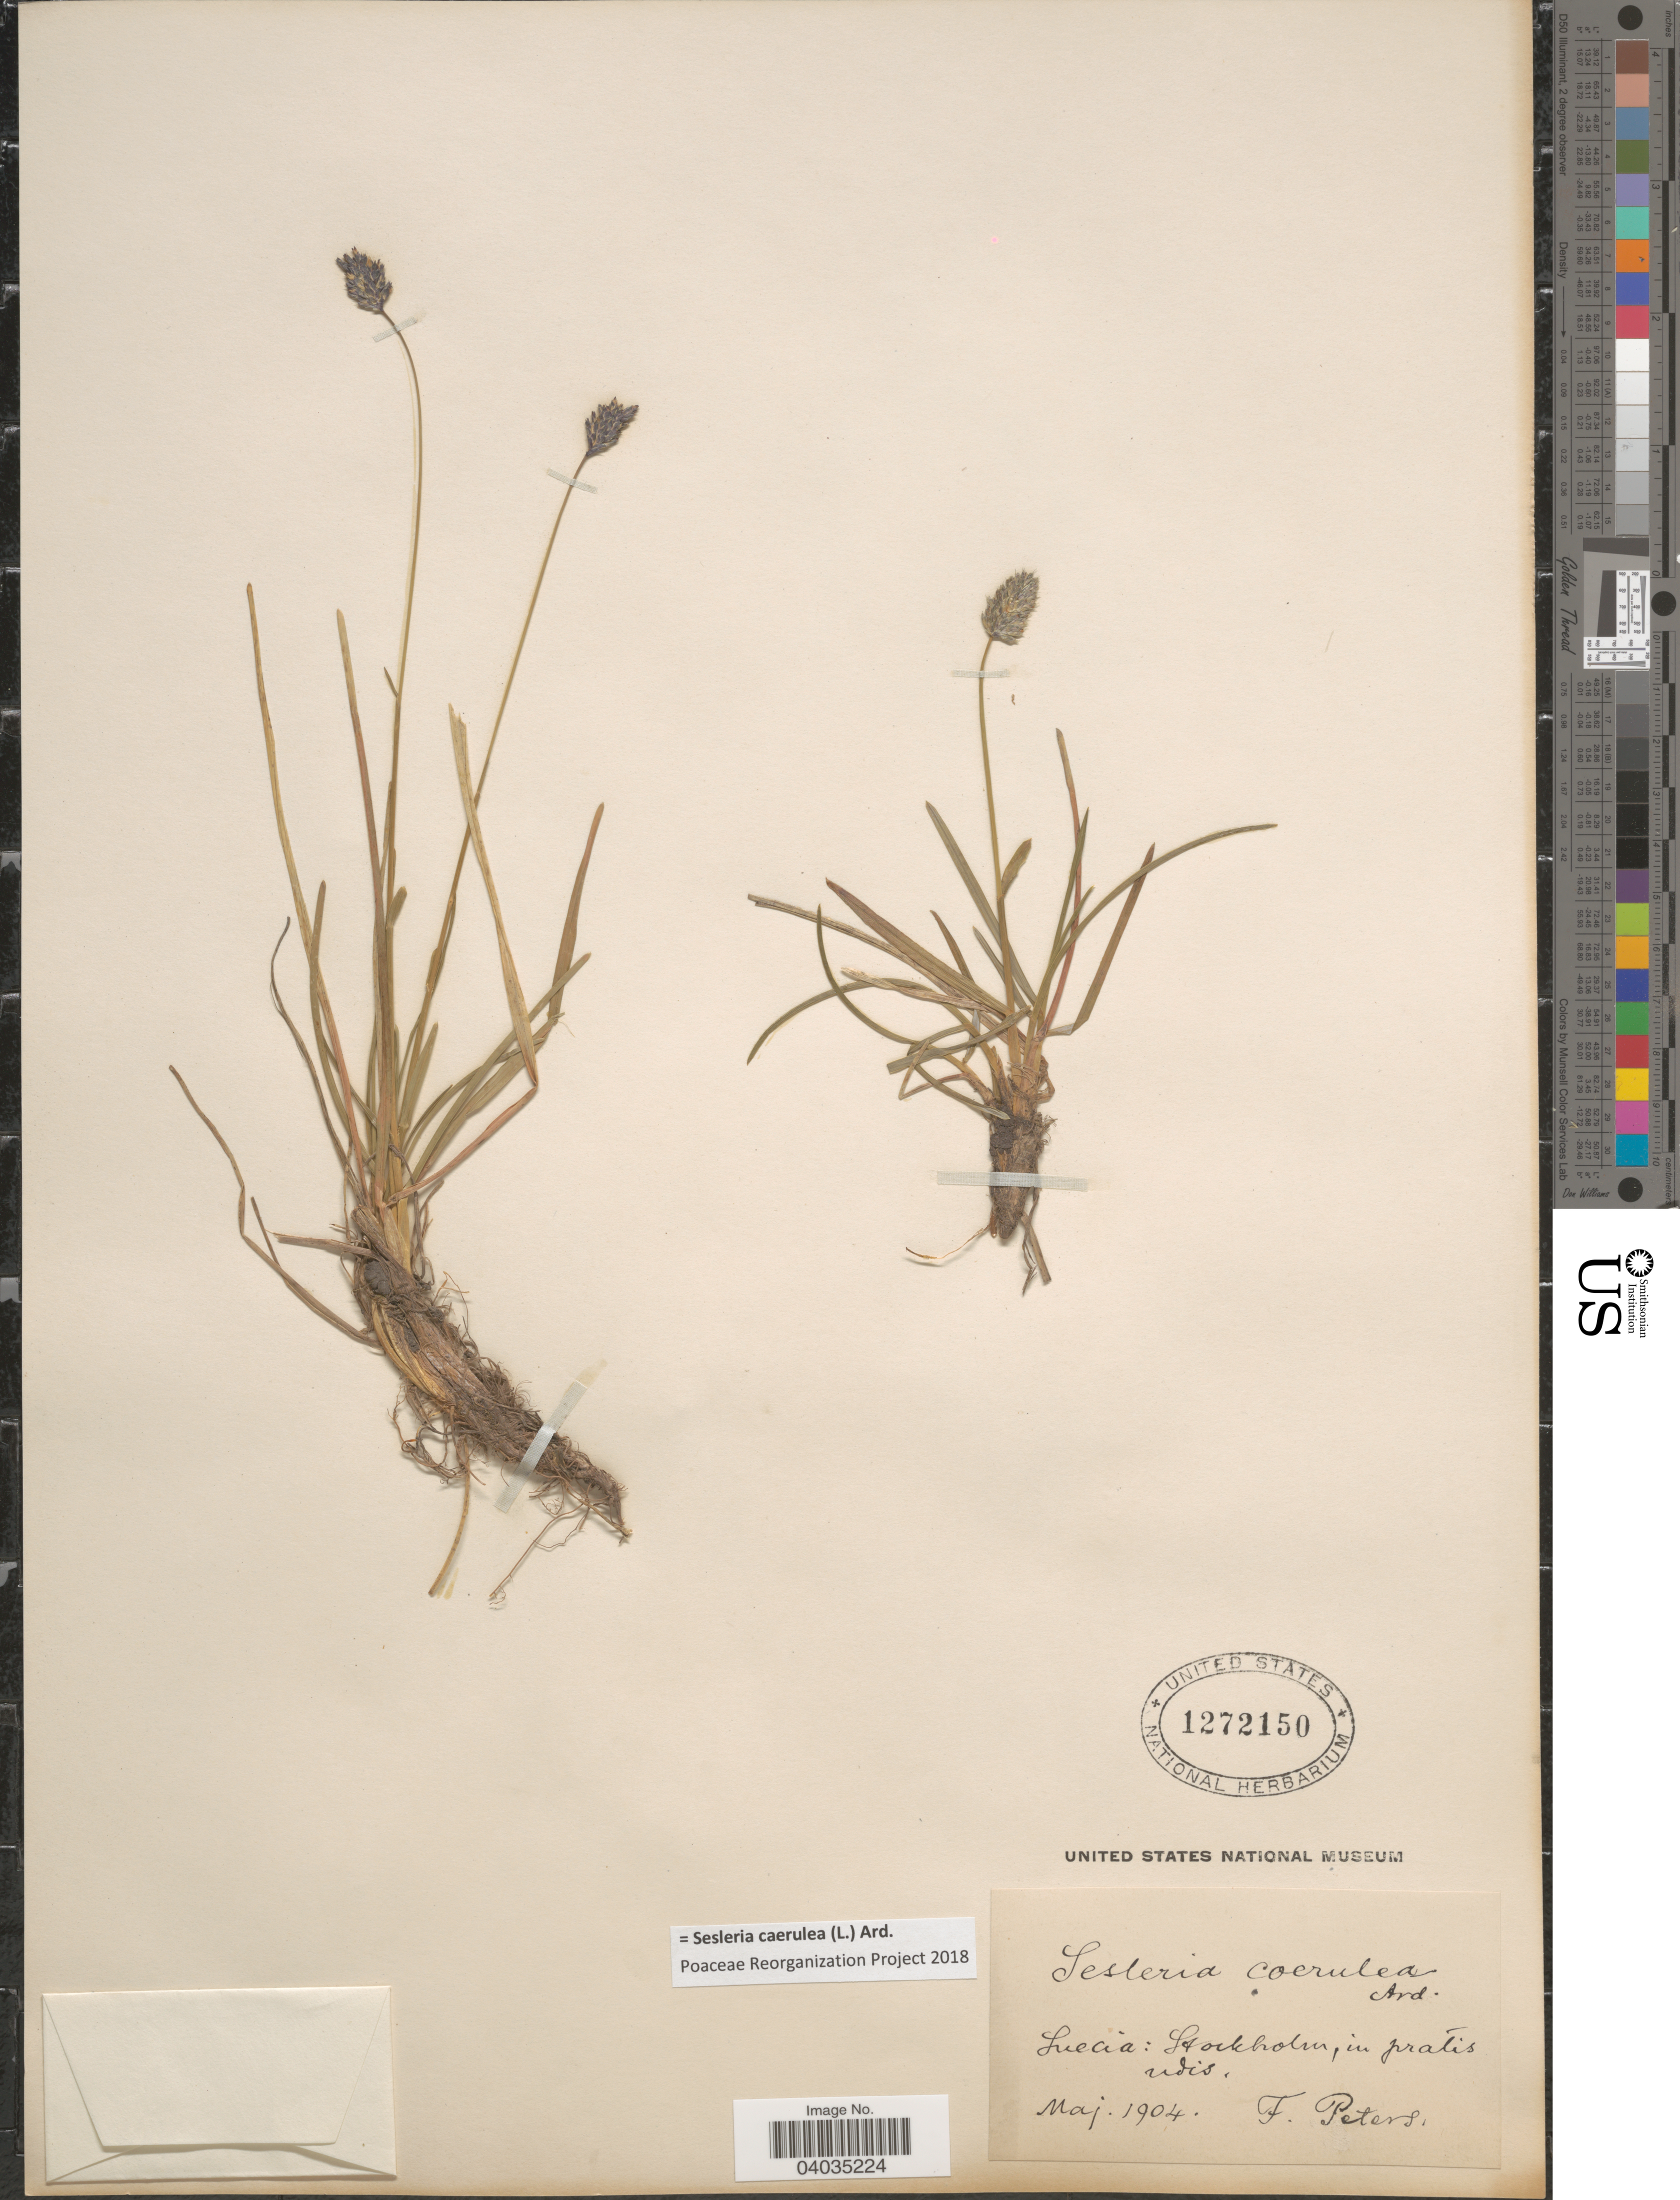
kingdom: Plantae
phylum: Tracheophyta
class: Liliopsida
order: Poales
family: Poaceae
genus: Sesleria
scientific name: Sesleria caerulea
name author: (L.) Ard.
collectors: F. Peters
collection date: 1904-05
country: Sweden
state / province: Stockholm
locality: Suecia: Stockholm, in pratis udis.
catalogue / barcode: US 1272150